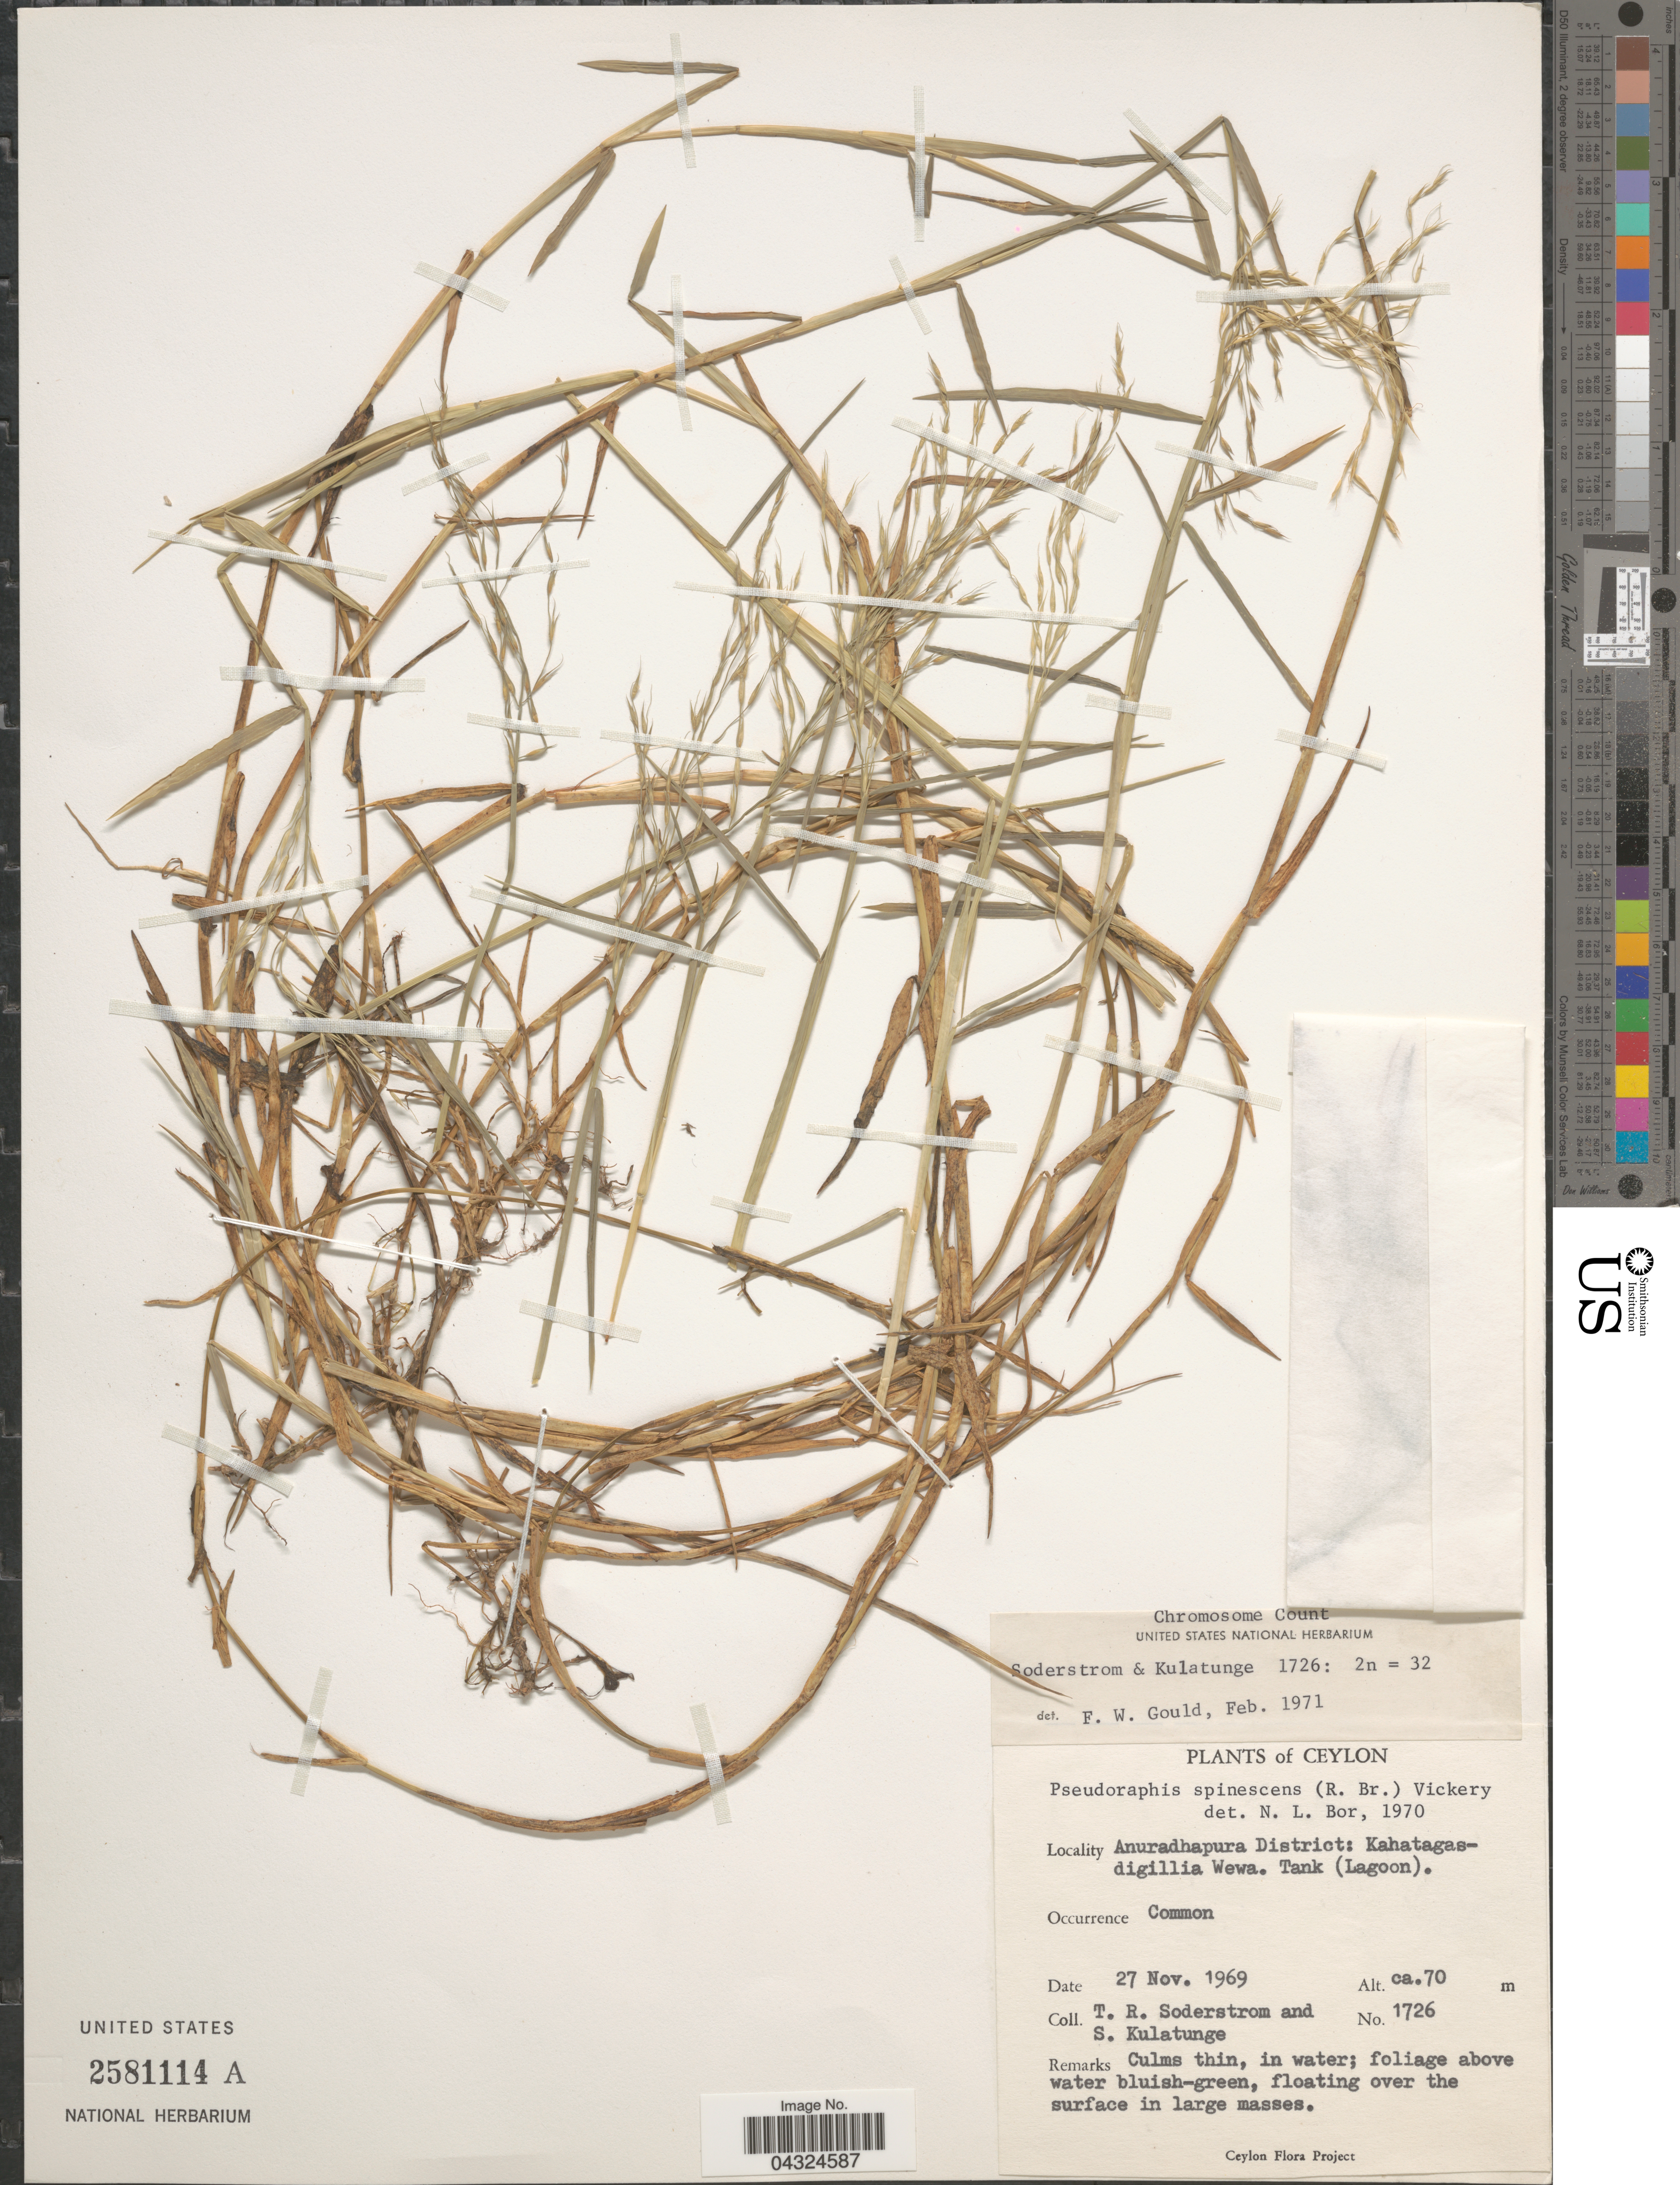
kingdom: Plantae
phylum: Tracheophyta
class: Liliopsida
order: Poales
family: Poaceae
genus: Pseudoraphis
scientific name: Pseudoraphis spinescens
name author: (R. Br.) Vickery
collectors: T. R. Soderstrom & S. Kulatunge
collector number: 1726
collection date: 1969-11-27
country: Sri Lanka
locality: Ceylon. Anuradhapura District: Kahatagasdigillia Wewa. Tank (Lagoon).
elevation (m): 70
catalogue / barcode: US 2581114A